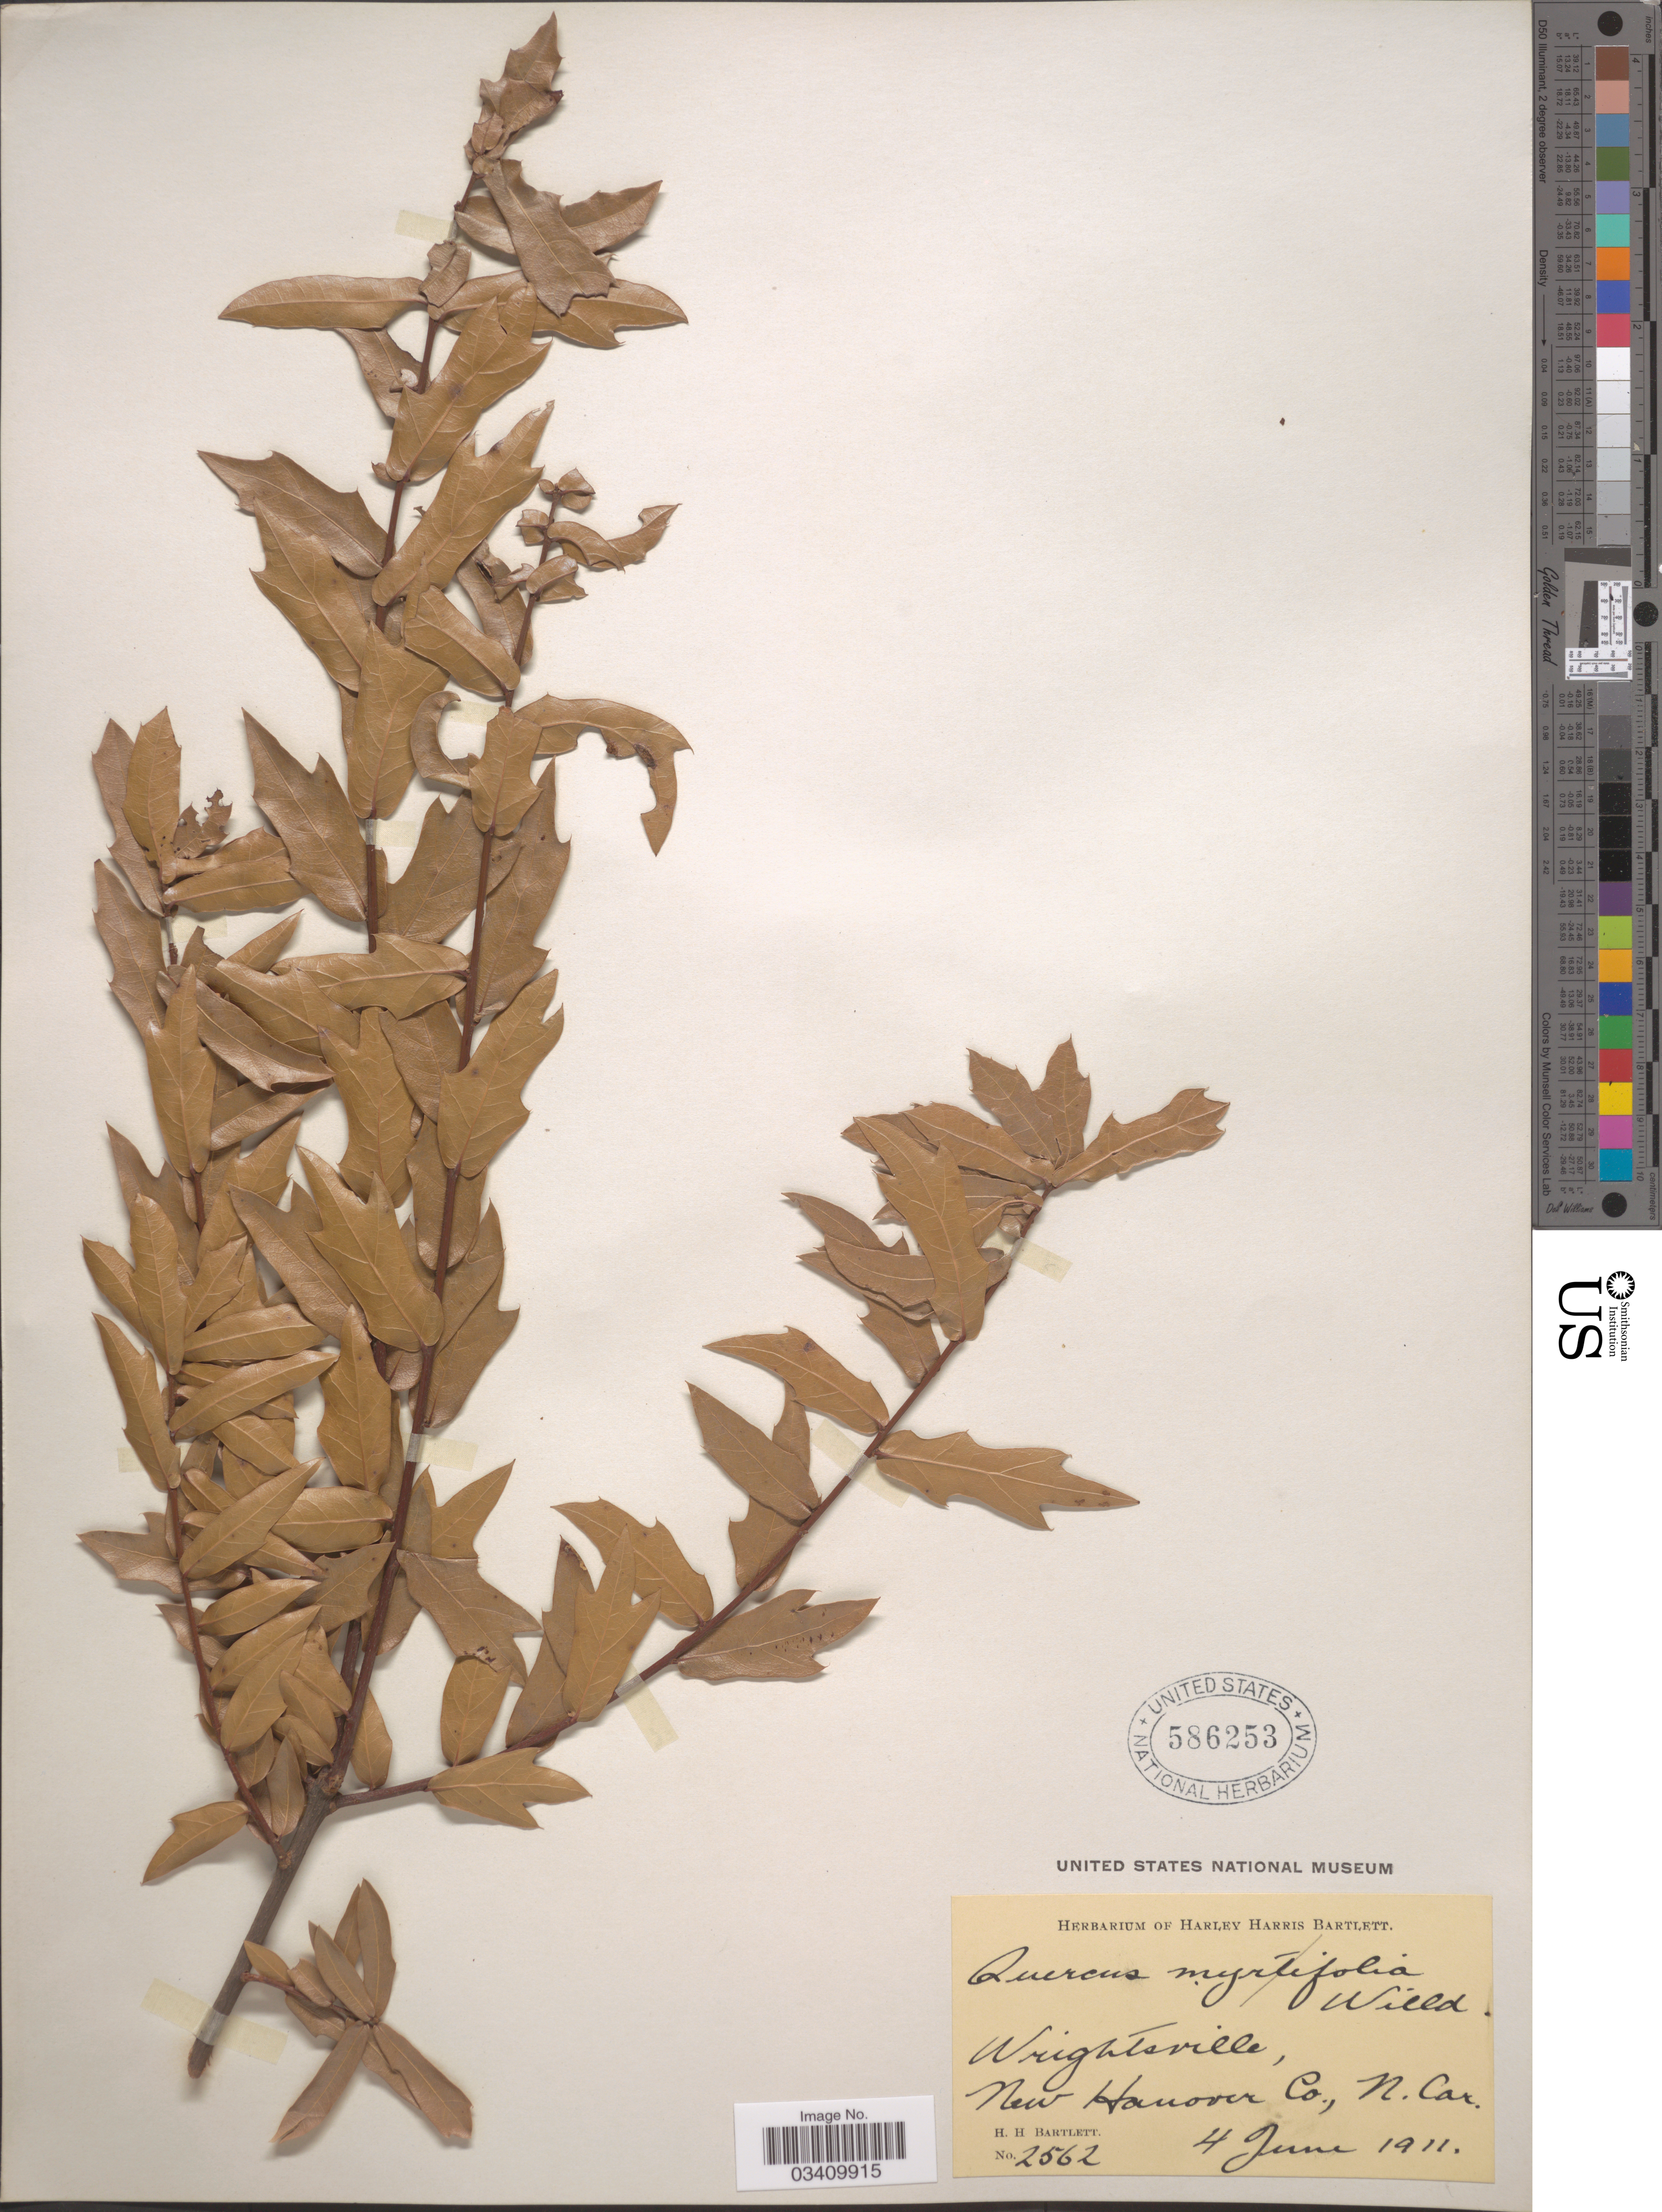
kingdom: Plantae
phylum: Tracheophyta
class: Magnoliopsida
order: Fagales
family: Fagaceae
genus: Quercus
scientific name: Quercus sp.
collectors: H. H. Bartlett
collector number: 2562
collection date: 1911-06-04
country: United States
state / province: North Carolina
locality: Wrightsville, New Hanover Co.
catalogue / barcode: US 586253